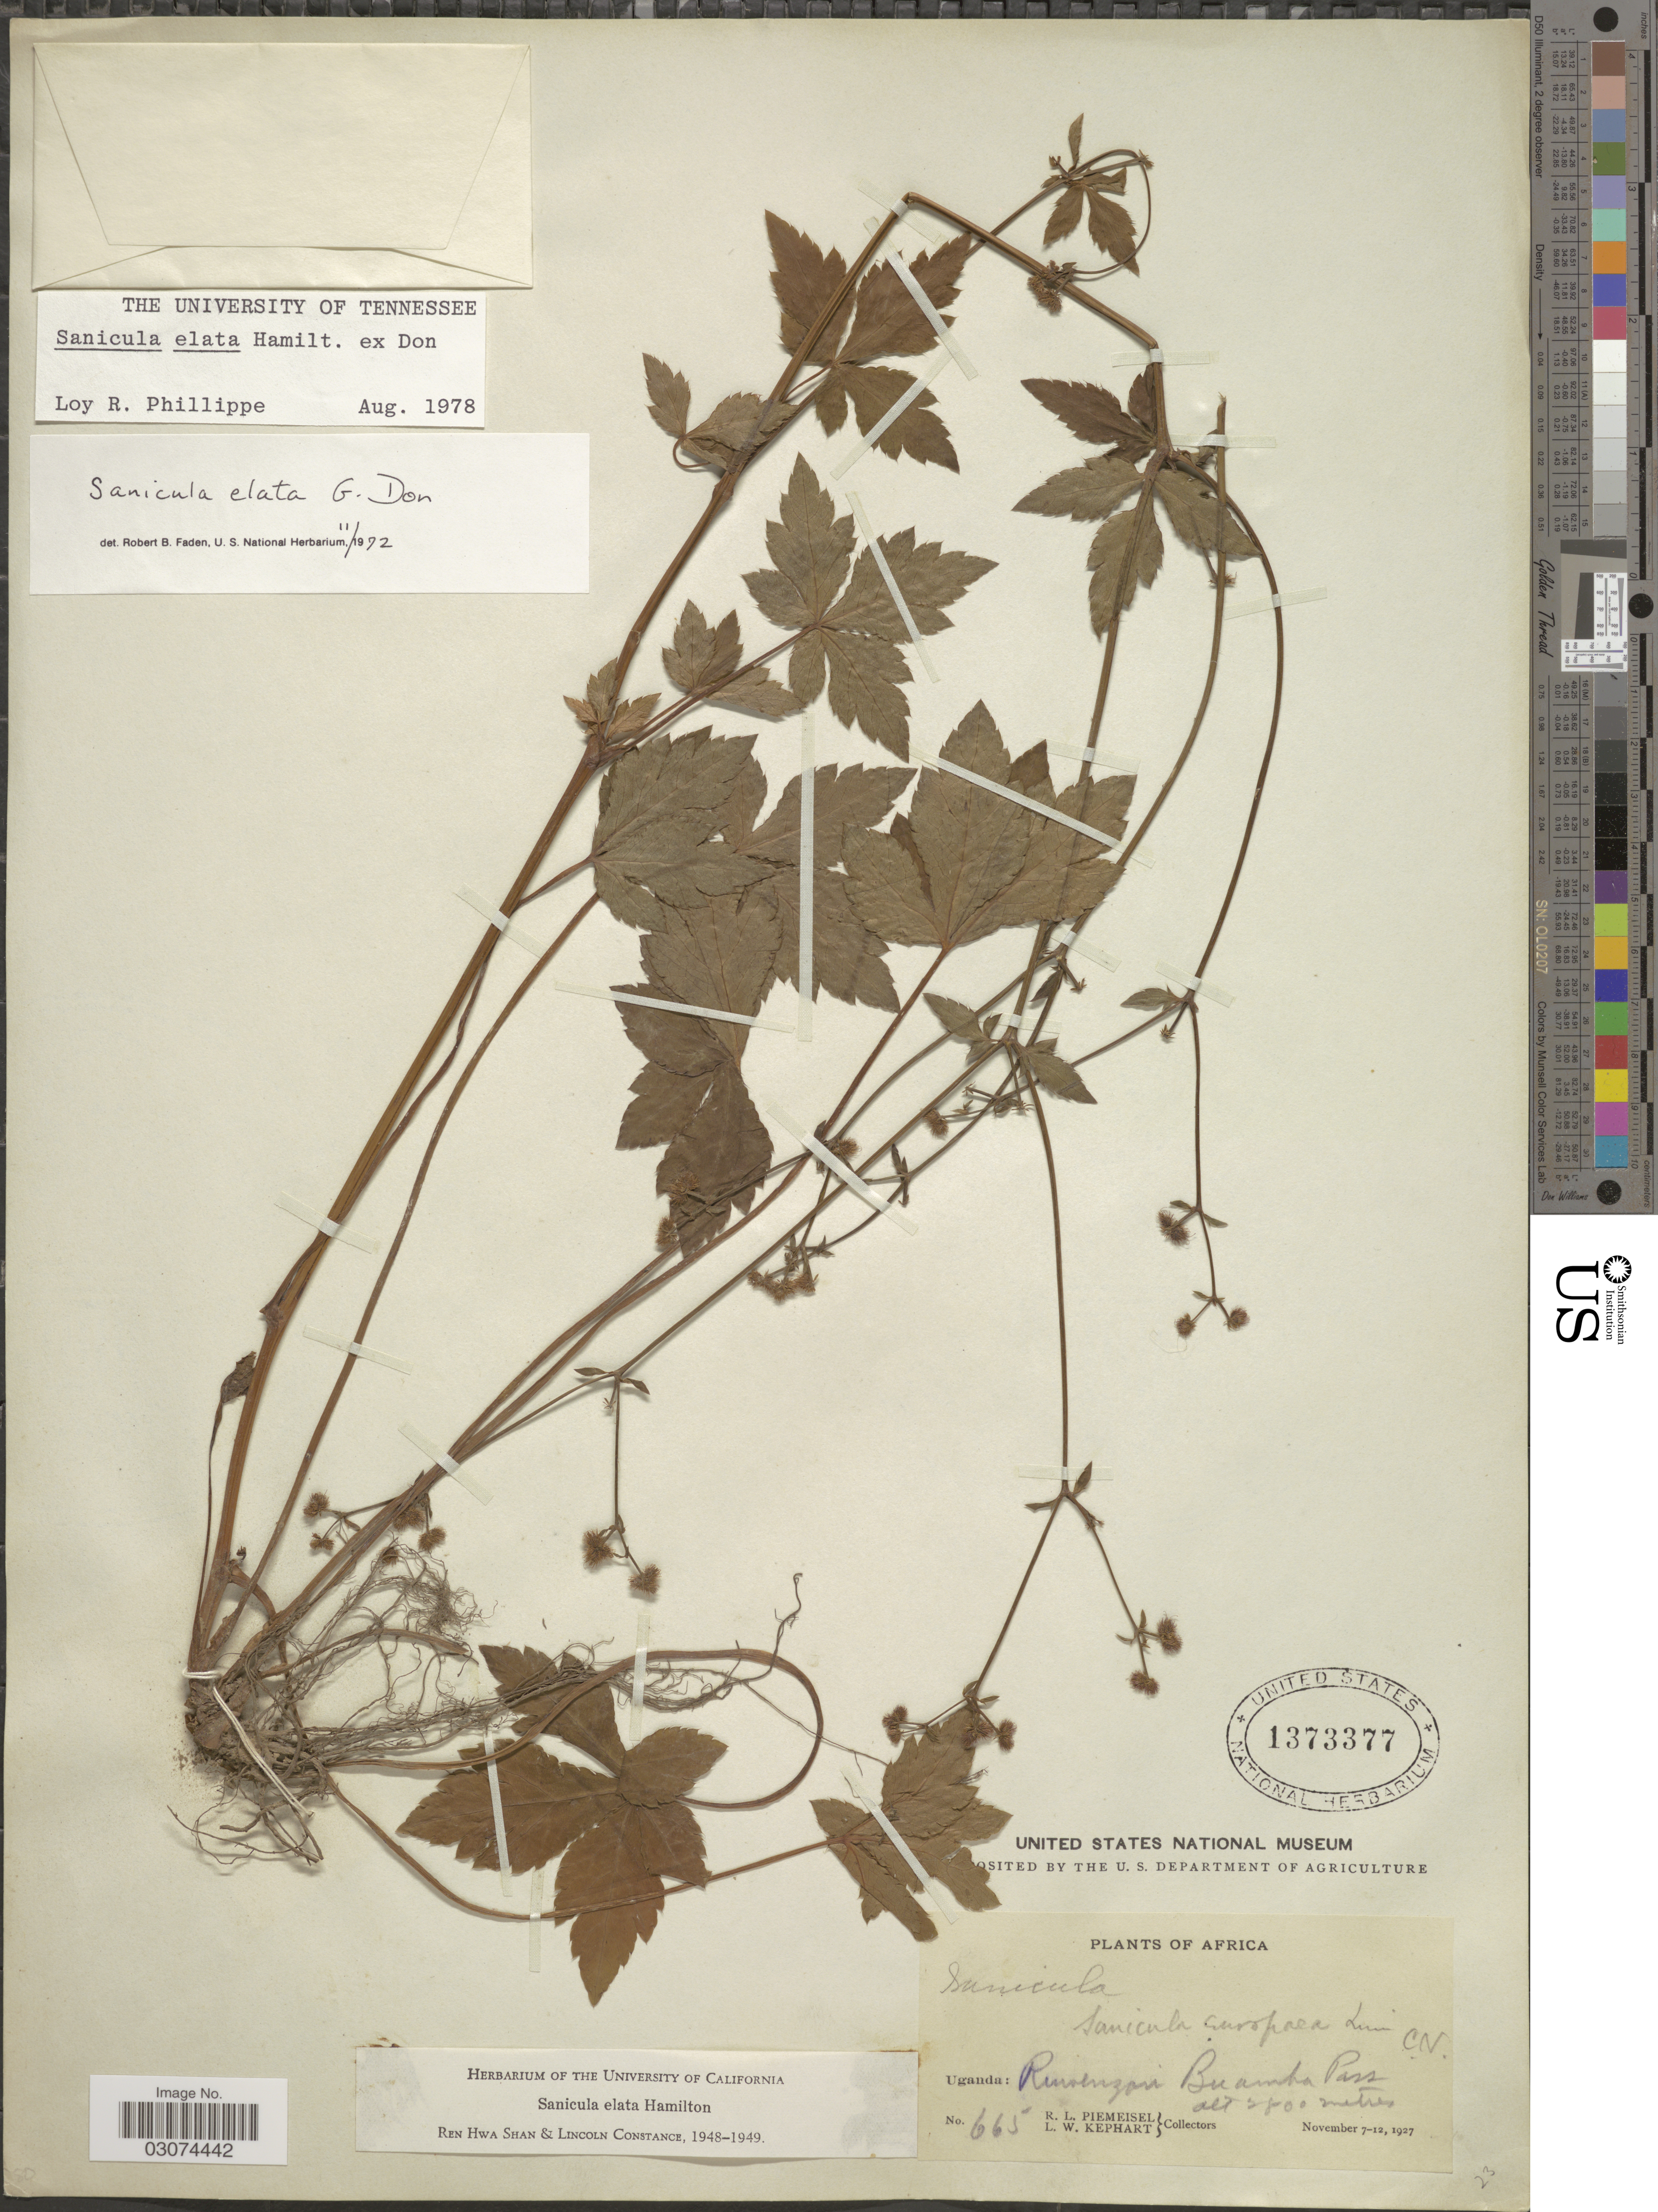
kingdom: Plantae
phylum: Tracheophyta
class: Magnoliopsida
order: Apiales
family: Apiaceae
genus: Sanicula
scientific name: Sanicula elata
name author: Buch.-Ham. ex D. Don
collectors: R. L. Piemeisel & L. W. Kephart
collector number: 665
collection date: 1927-11-07/1927-11-12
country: Uganda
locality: Ruwenzori Buamba Pass.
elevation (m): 3800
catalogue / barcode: US 1373377